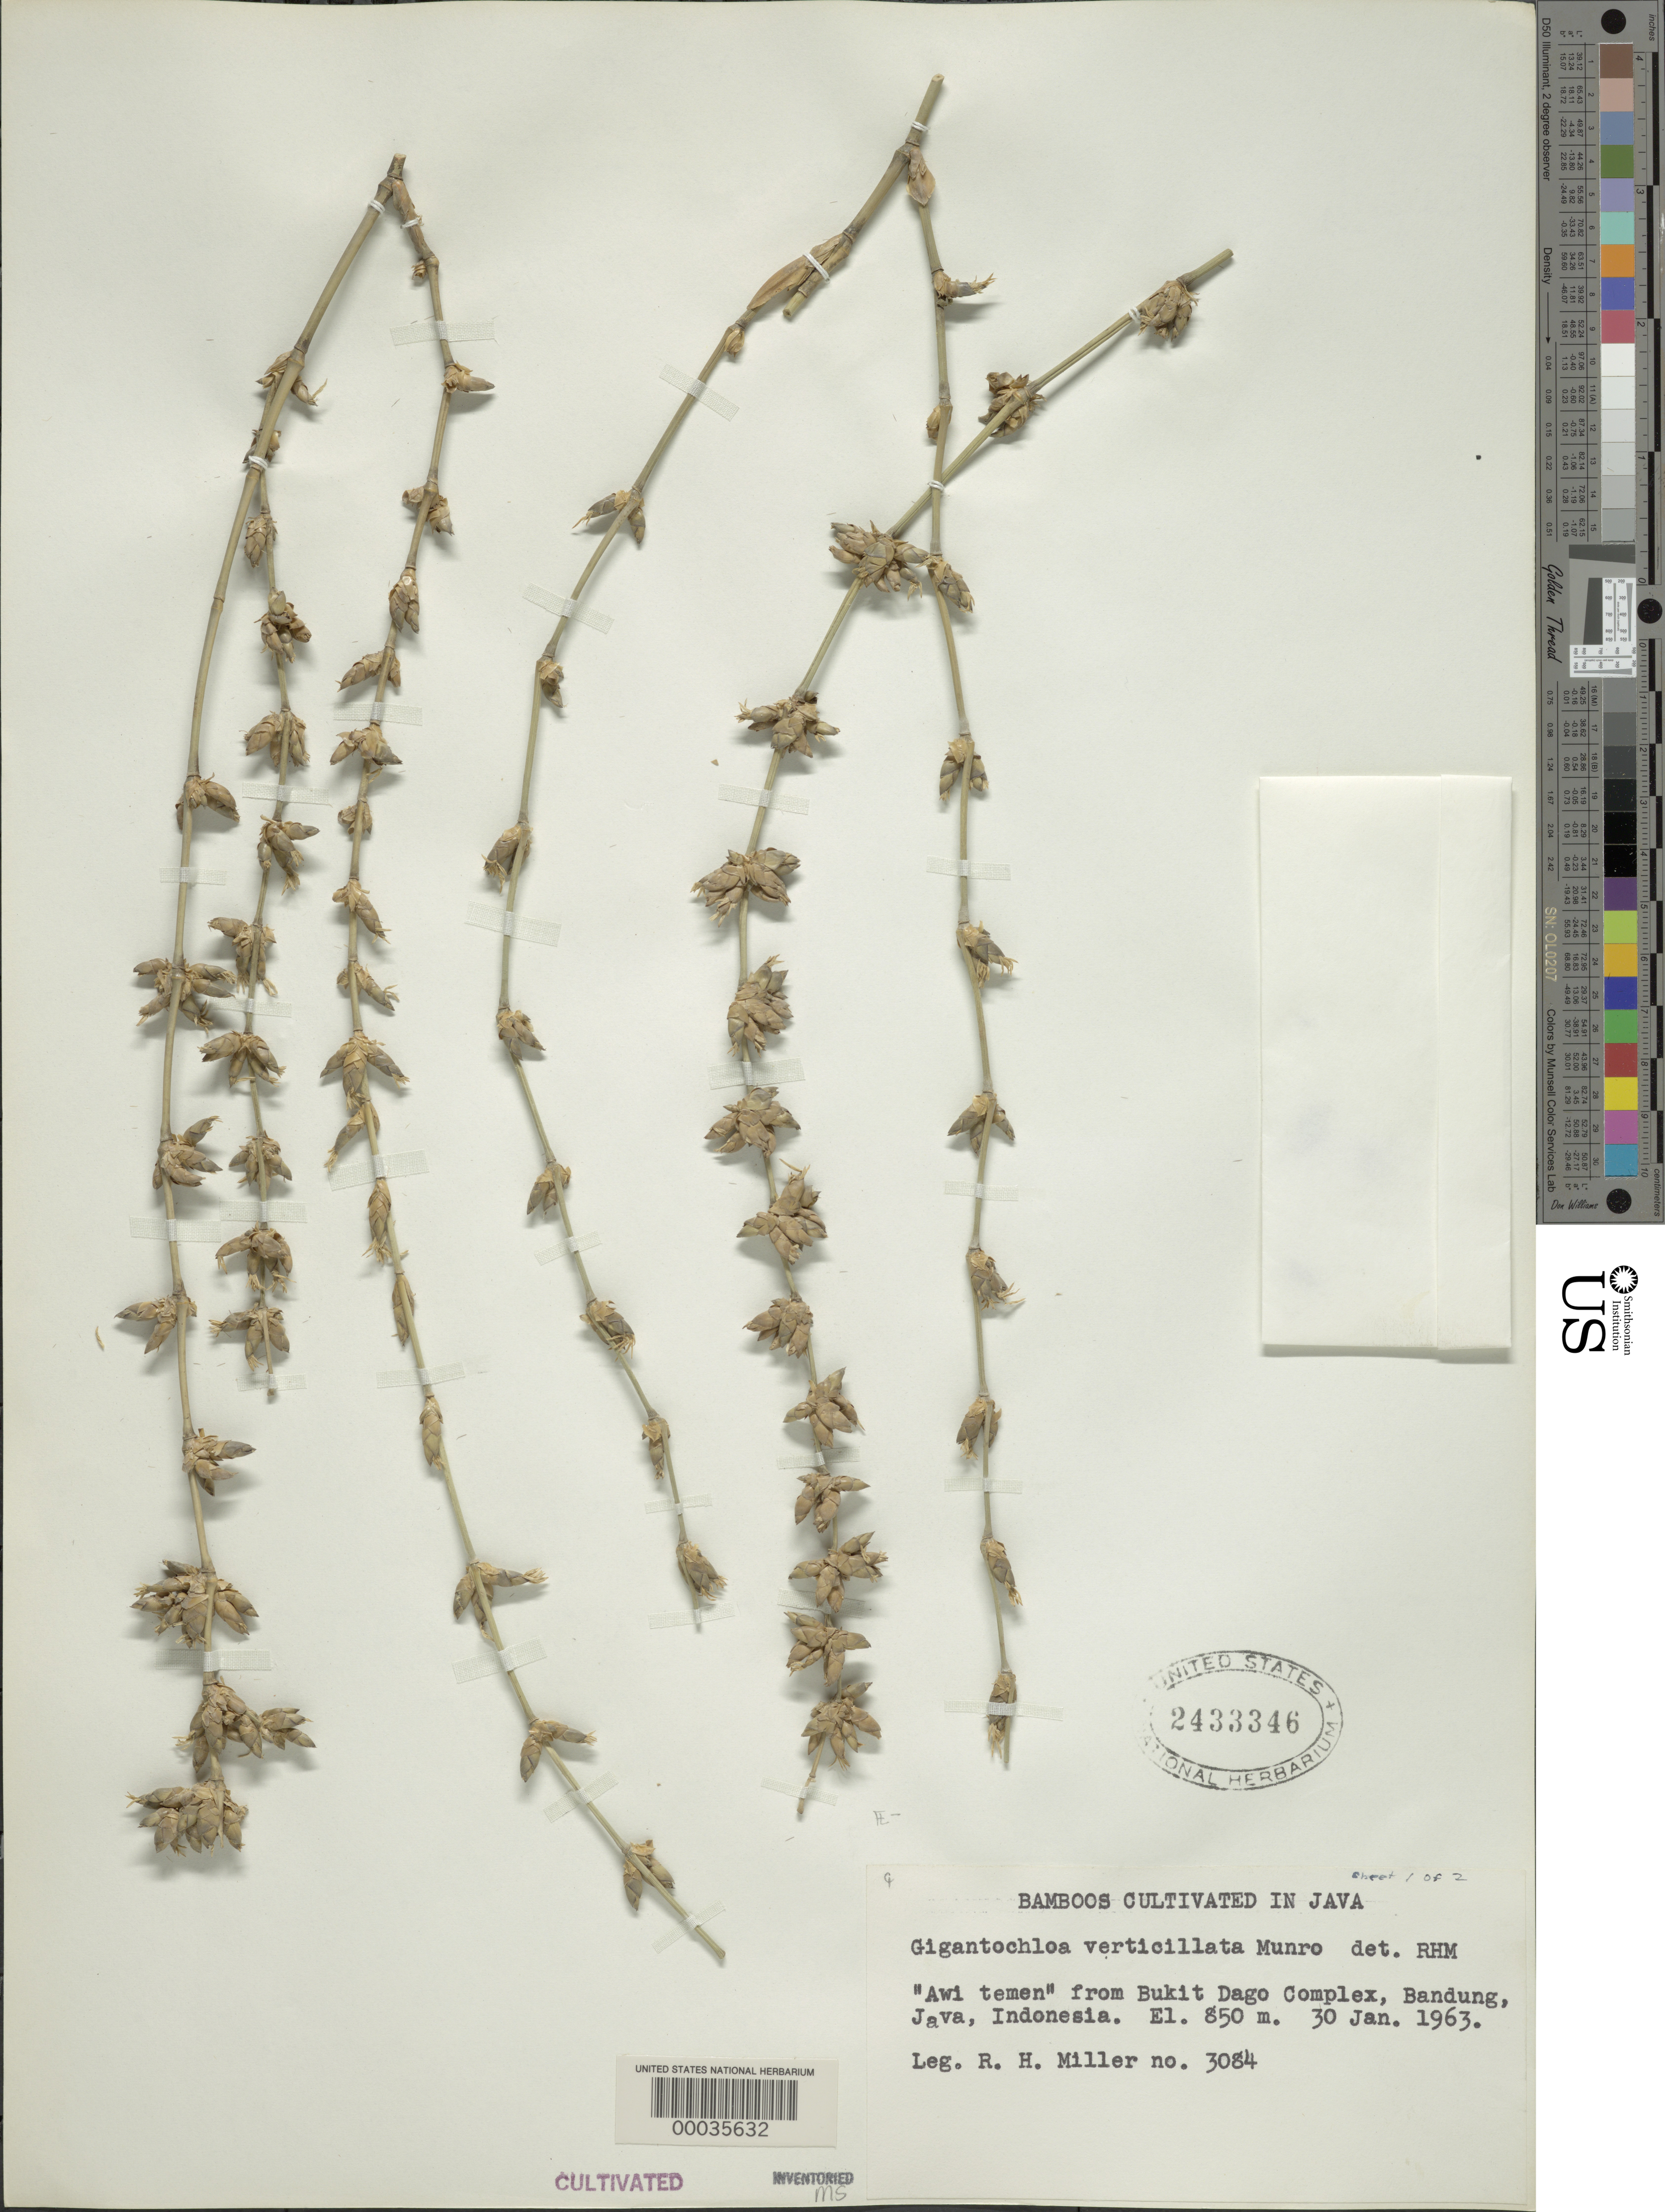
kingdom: Plantae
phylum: Tracheophyta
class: Liliopsida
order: Poales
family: Poaceae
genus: Dendrocalamus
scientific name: Dendrocalamus verticillata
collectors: R. H. Miller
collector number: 3084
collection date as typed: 30 Jan 1963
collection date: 1963-01-30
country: Indonesia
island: Java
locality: Bandung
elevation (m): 850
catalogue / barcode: US 2433346